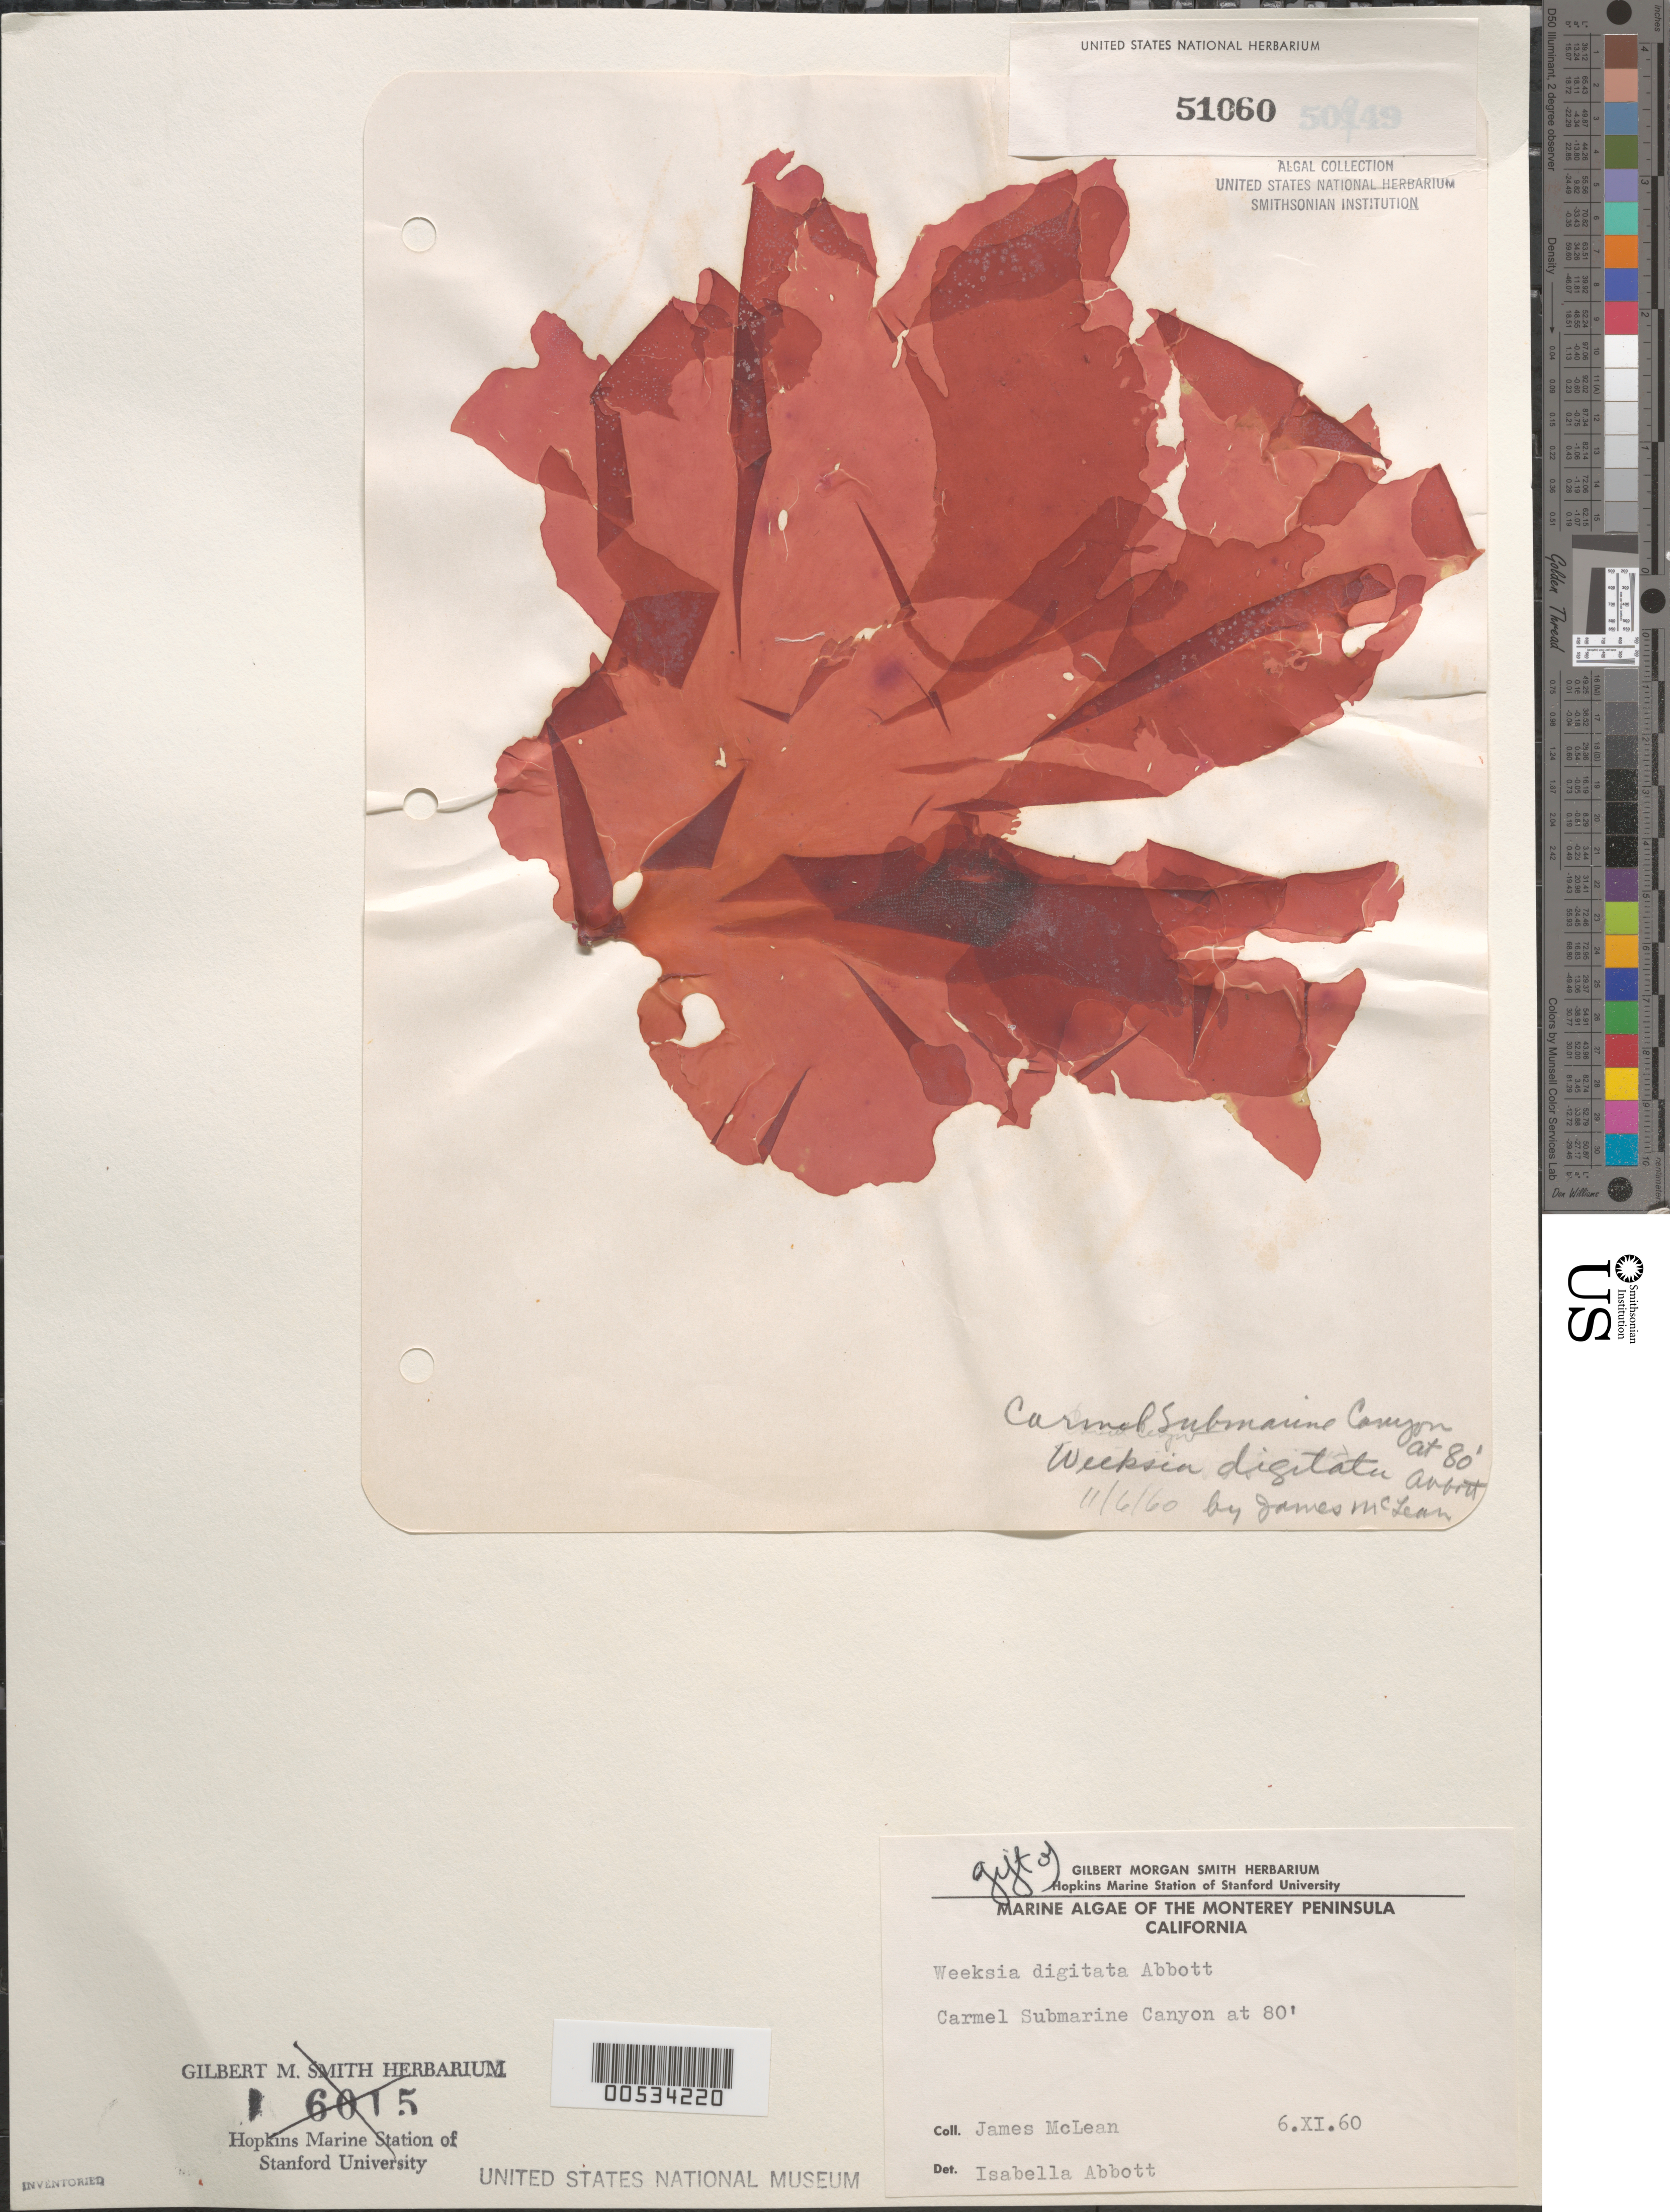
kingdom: Plantae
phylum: Rhodophyta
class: Florideophyceae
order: Gigartinales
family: Dumontiaceae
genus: Weeksia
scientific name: Weeksia digitata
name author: I.A. Abbott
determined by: Abbott, Isabella A.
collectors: J. McLean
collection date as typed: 06 Nov 1960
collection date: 1960-11-06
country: United States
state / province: California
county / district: Monterey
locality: Carmel Submarine Canyon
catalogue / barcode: US 51060